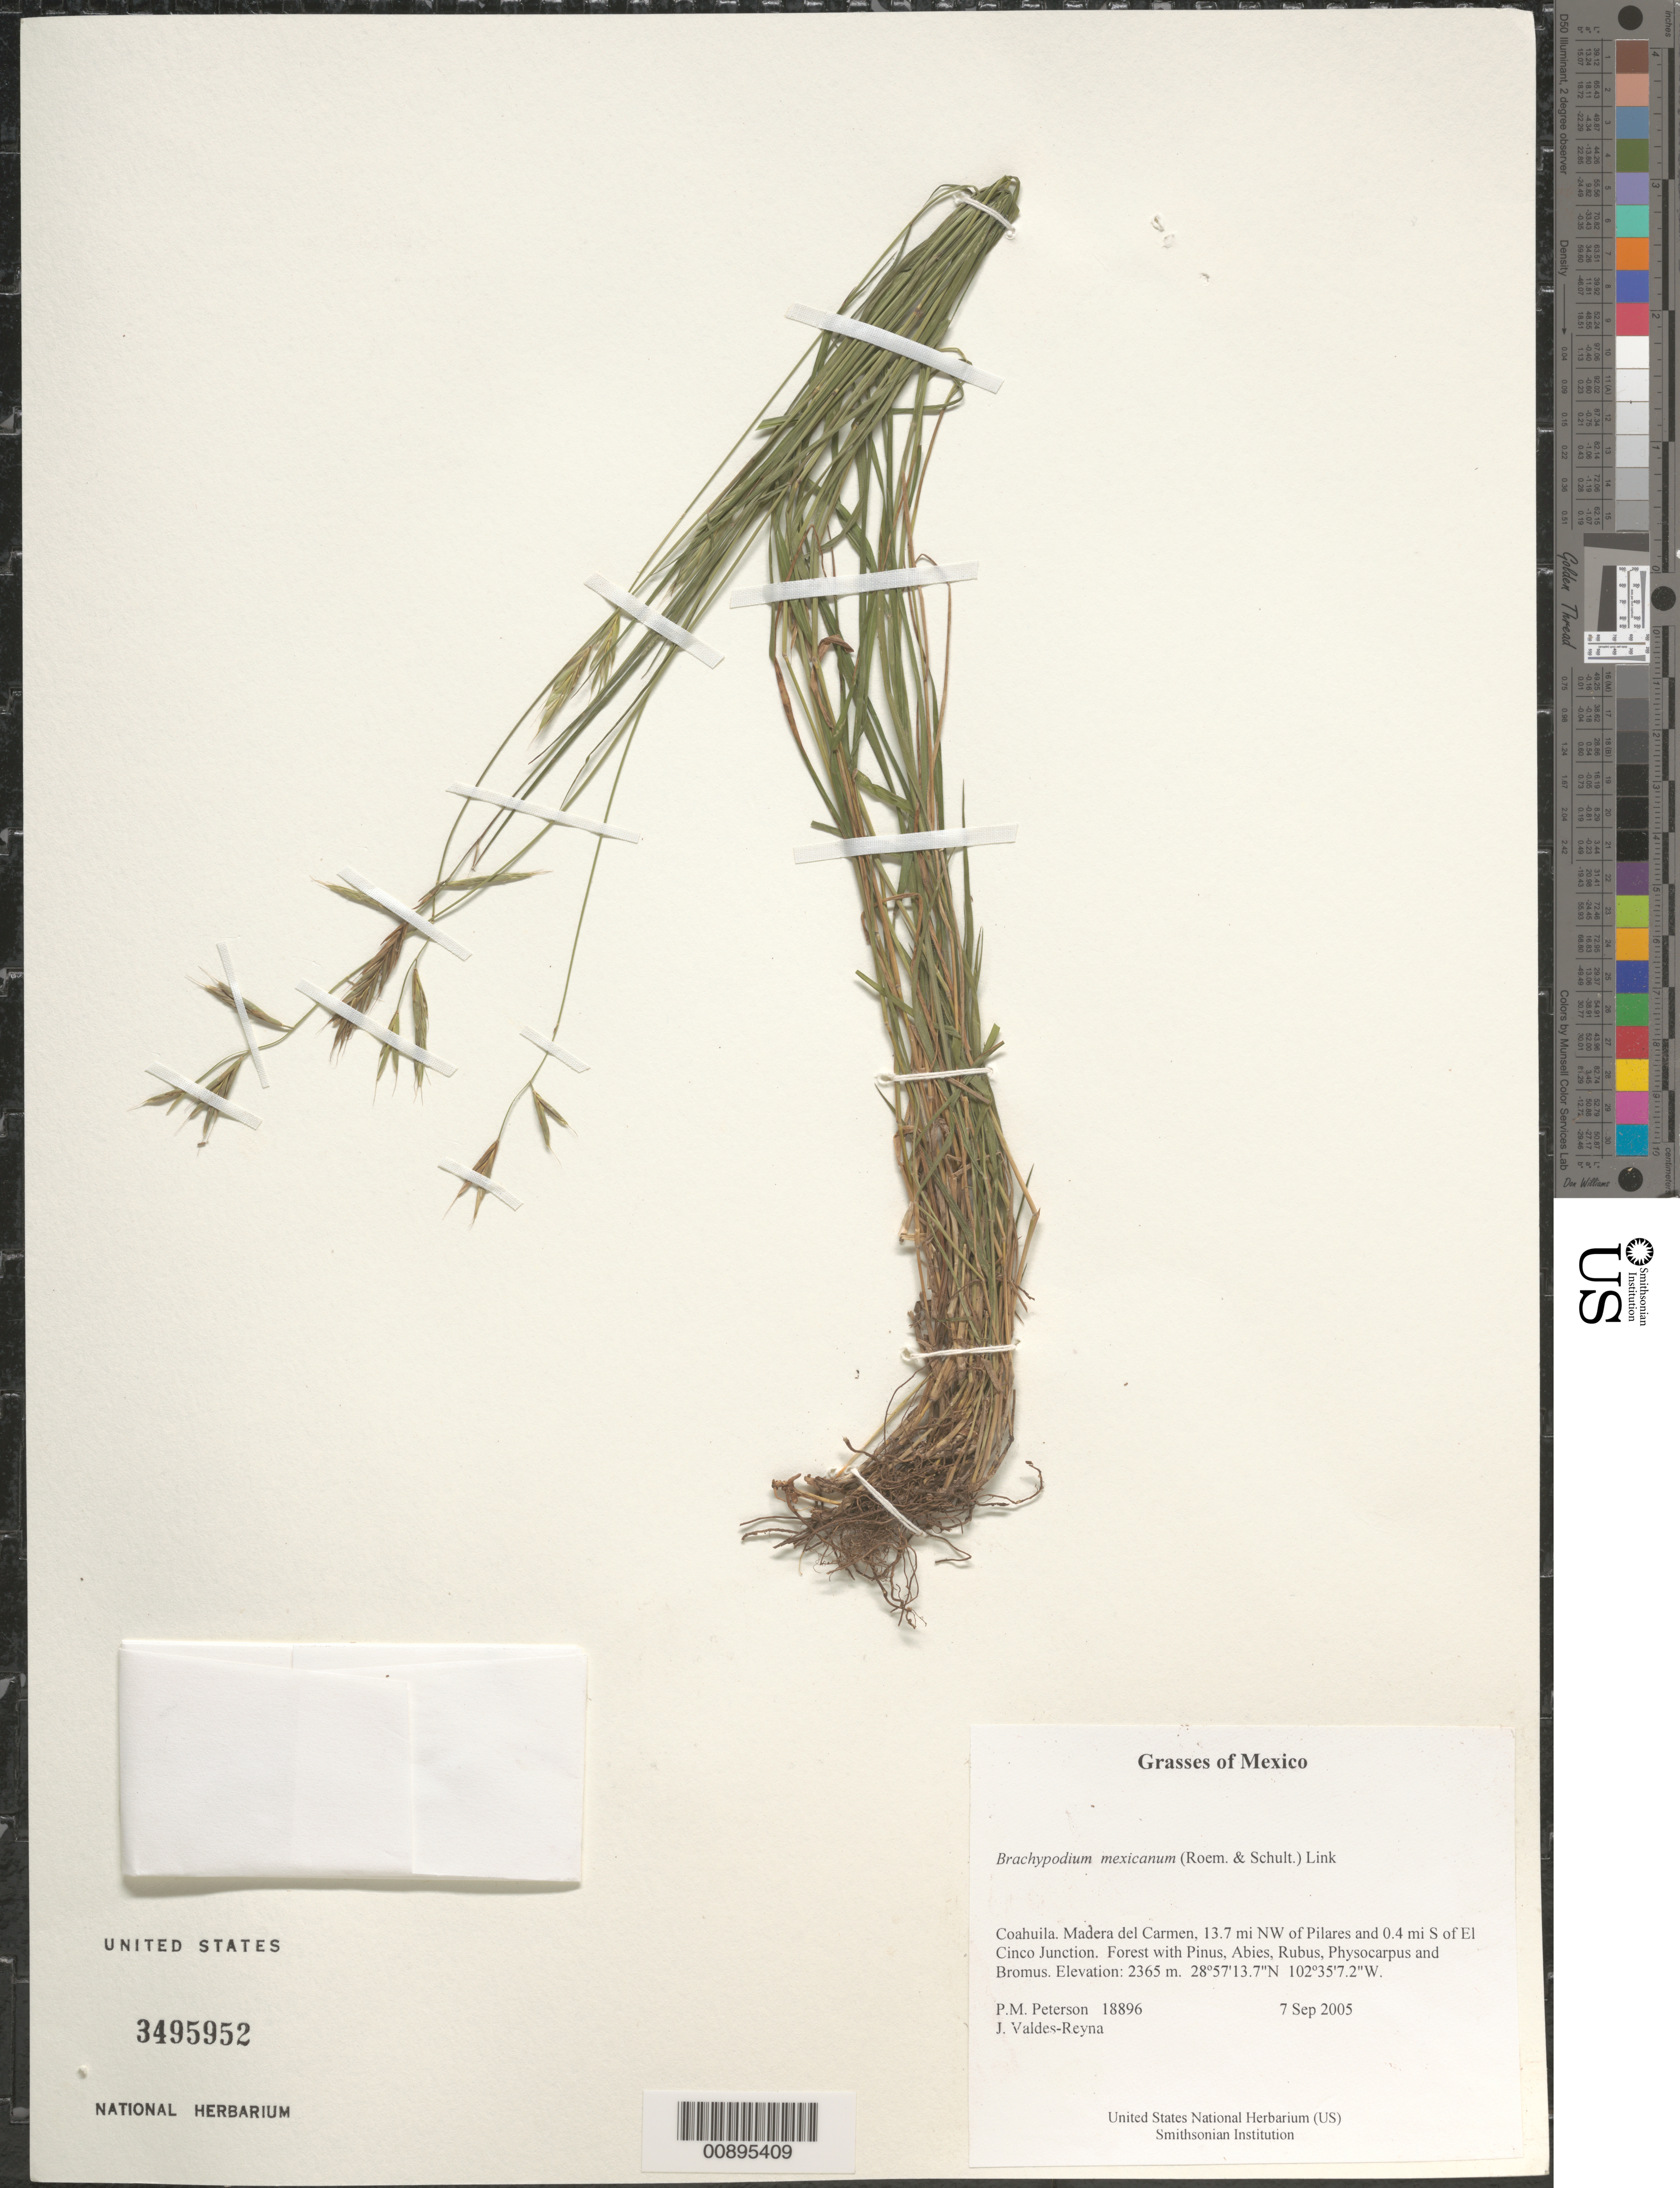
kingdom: Plantae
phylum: Tracheophyta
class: Liliopsida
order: Poales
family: Poaceae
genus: Brachypodium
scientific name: Brachypodium mexicanum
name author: (Roem. & Schult.) Link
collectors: P. M. Peterson & J. Valdés-Reyna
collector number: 18896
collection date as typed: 07 Sep 2005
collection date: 2005-09-07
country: Mexico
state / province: Coahuila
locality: Madera del Carmen, 13.7 mi NW of Pilares and 0.4 mi S of El Cinco Junction. Forest with Pinus, Abies, Rubus, Physocarpus and Bromus.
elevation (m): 2365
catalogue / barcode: US 3495952